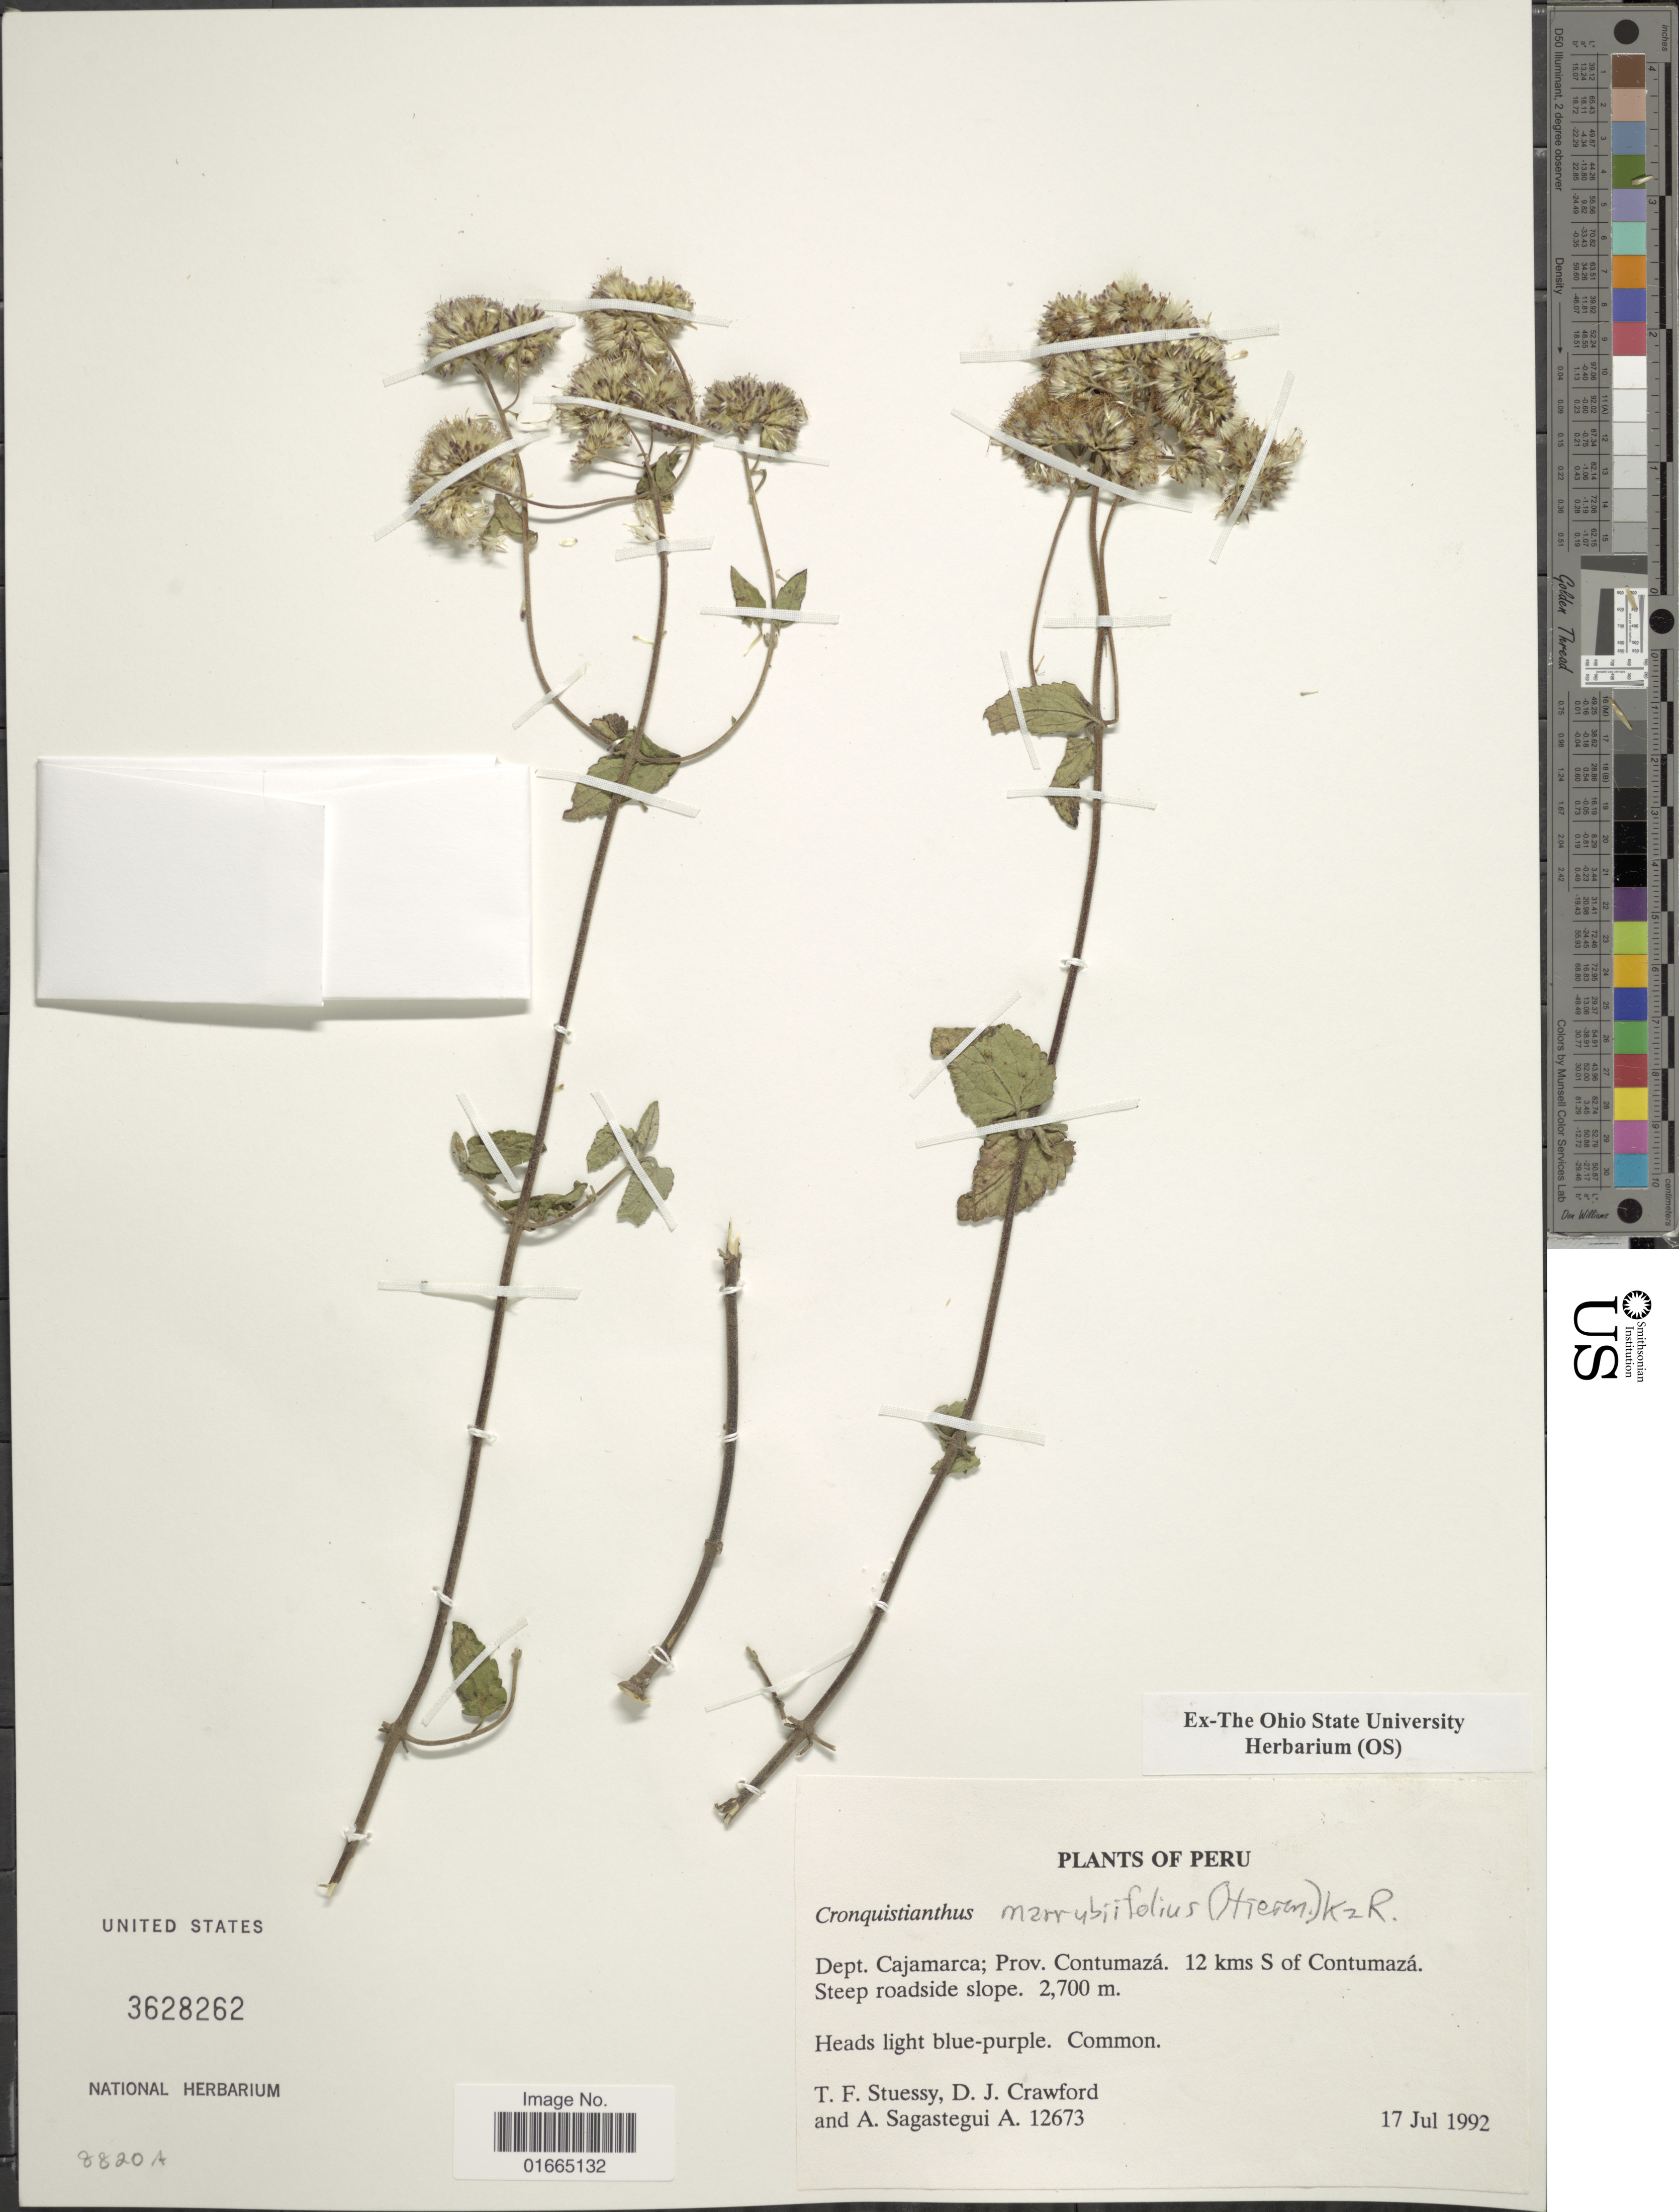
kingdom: Plantae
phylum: Tracheophyta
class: Magnoliopsida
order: Asterales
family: Asteraceae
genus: Cronquistianthus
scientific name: Cronquistianthus marrubiifolius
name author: (Hieron.) R.M. King & H. Rob.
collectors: T. Stuessy, D. Crawford & A. Sagástegui A.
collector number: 12673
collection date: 1992-07-17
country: Peru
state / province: Cajamarca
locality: Dept. Cajamarca; Prov. Contumazá. 12 kms S of Contumazá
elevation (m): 2700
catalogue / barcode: US 3628262